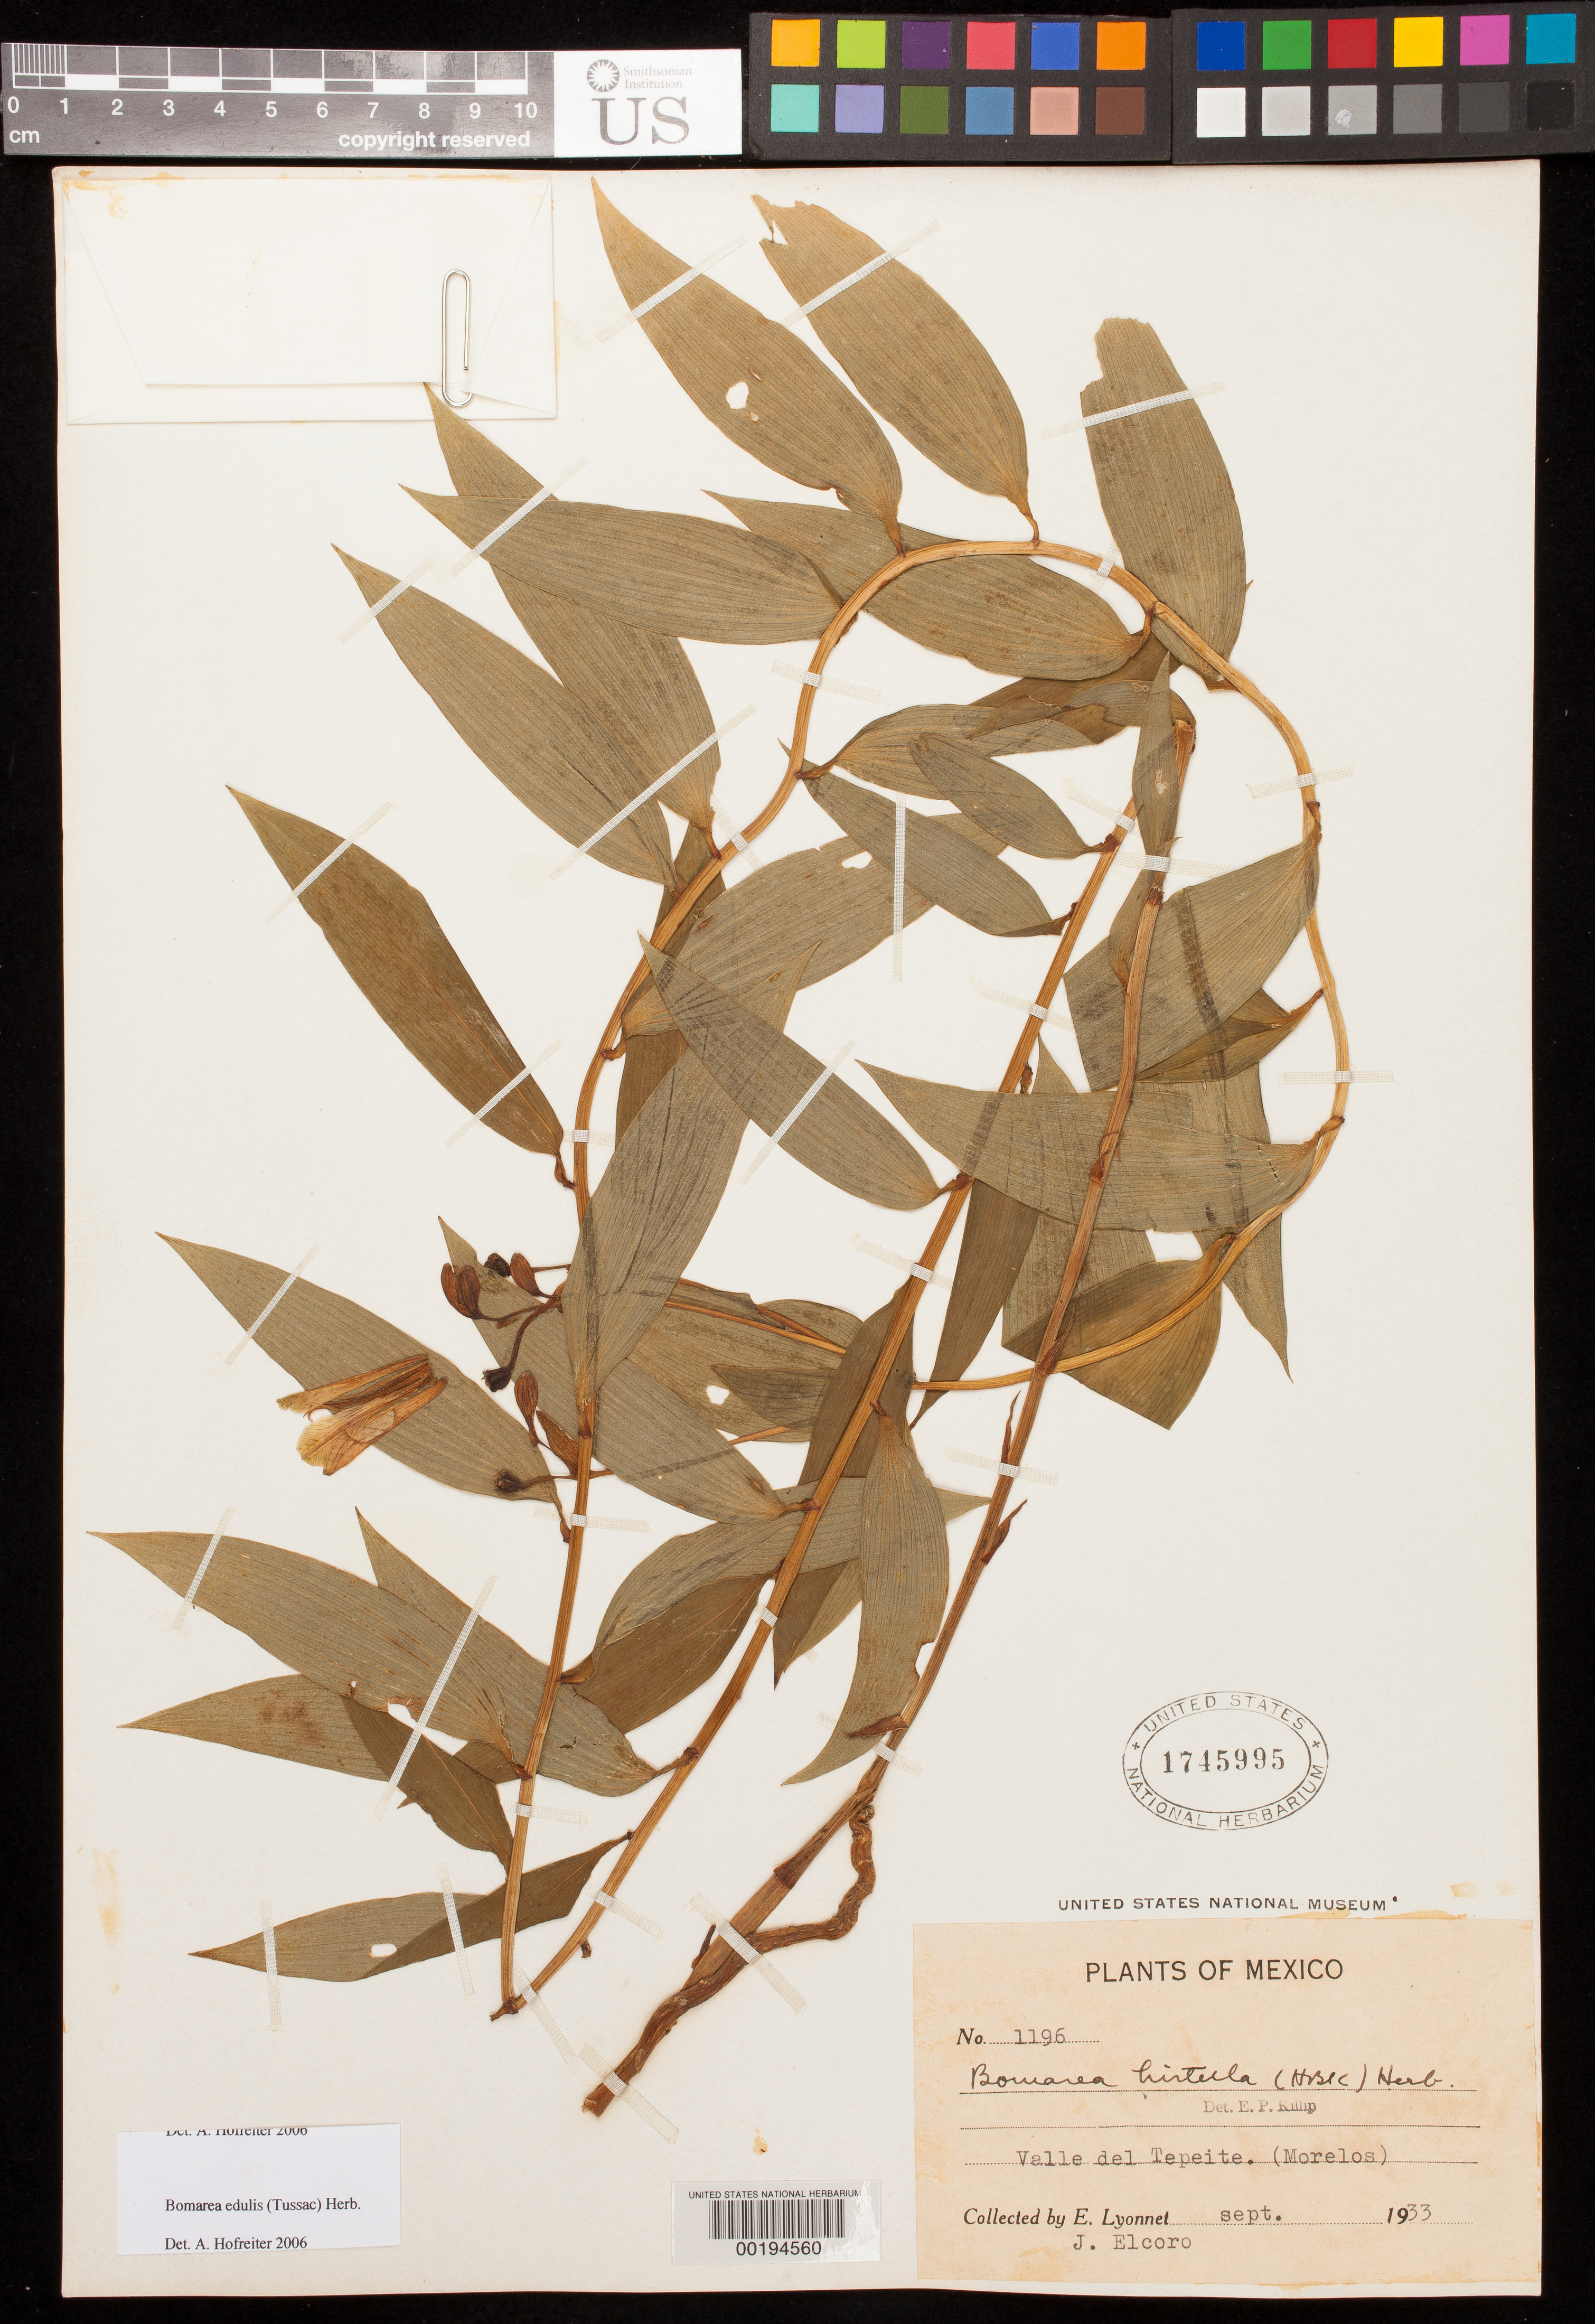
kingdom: Plantae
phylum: Tracheophyta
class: Liliopsida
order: Liliales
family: Alstroemeriaceae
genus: Bomarea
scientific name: Bomarea hirsuta var. concolor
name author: (Cufod.) Killip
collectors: Bro. E. Lyonnet & J. Elcoro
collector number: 1196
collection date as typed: Sep 1933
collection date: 1933-09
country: Mexico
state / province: Morelos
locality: Valle del tepeite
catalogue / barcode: US 1745995